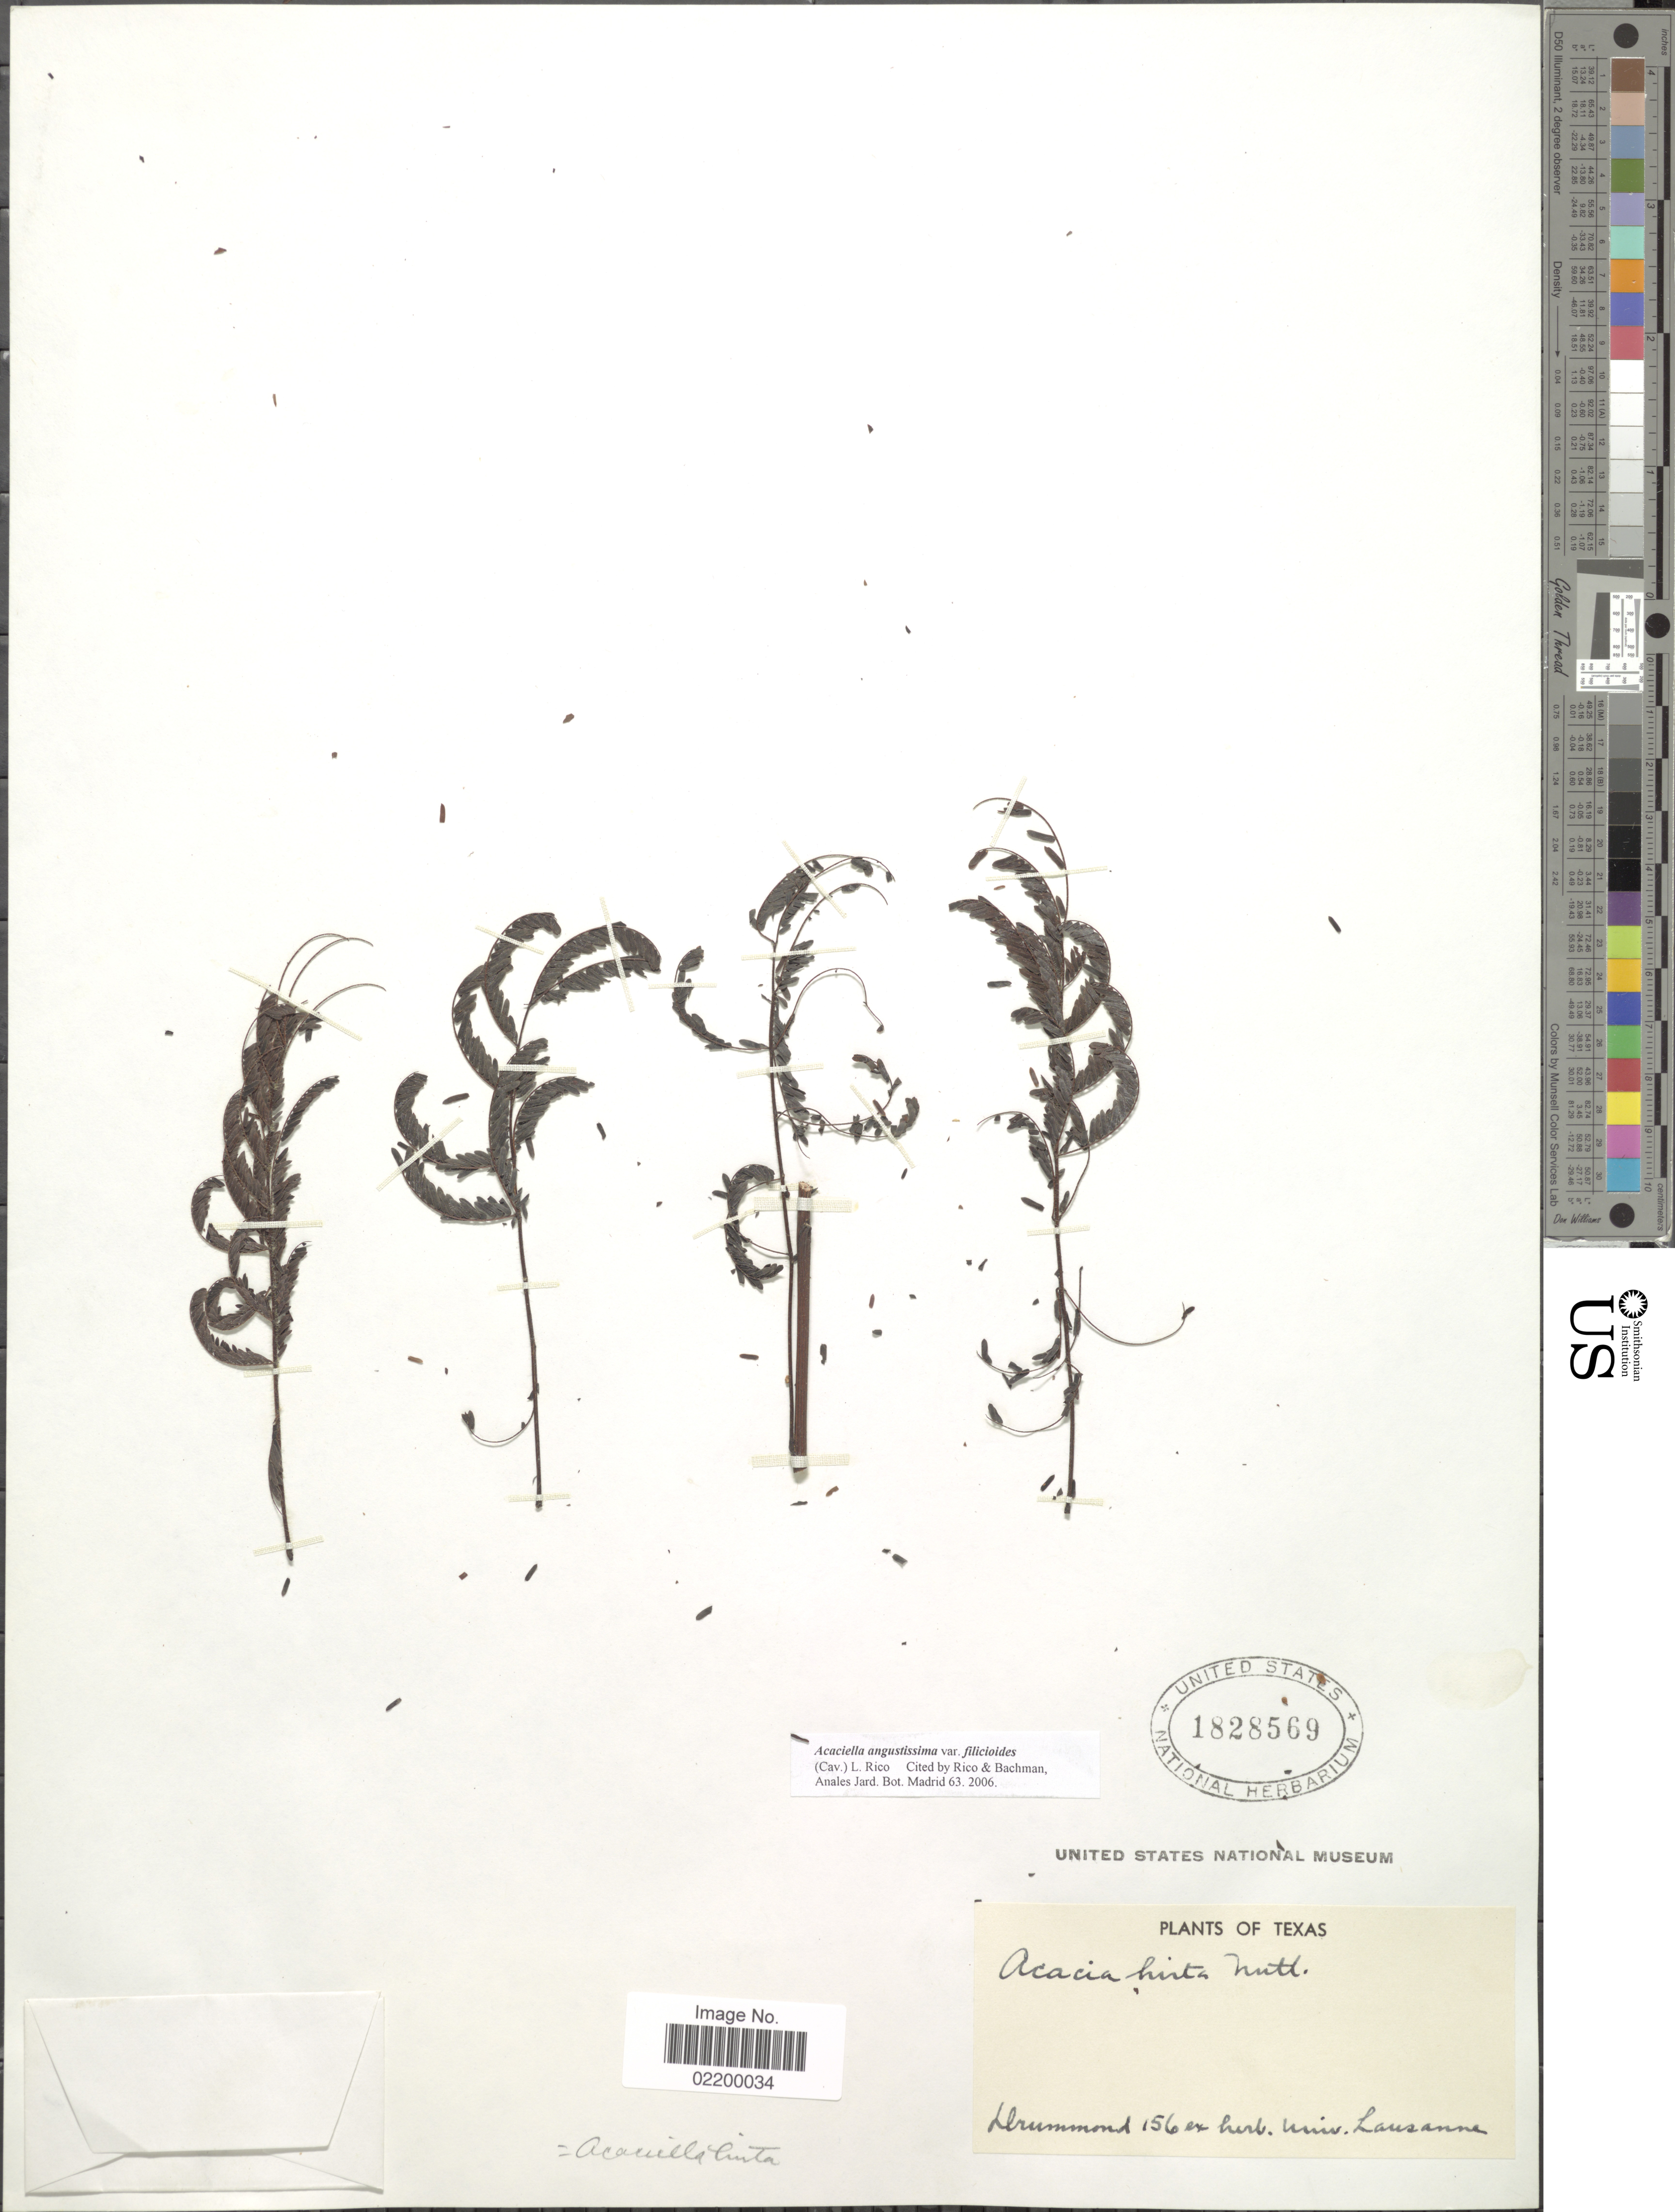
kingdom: Plantae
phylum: Tracheophyta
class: Magnoliopsida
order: Fabales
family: Fabaceae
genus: Acaciella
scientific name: Acaciella angustissima var. filicioides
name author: (Cav.) L. Rico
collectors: Drummond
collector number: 156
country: United States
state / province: Texas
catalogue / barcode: US 1828569